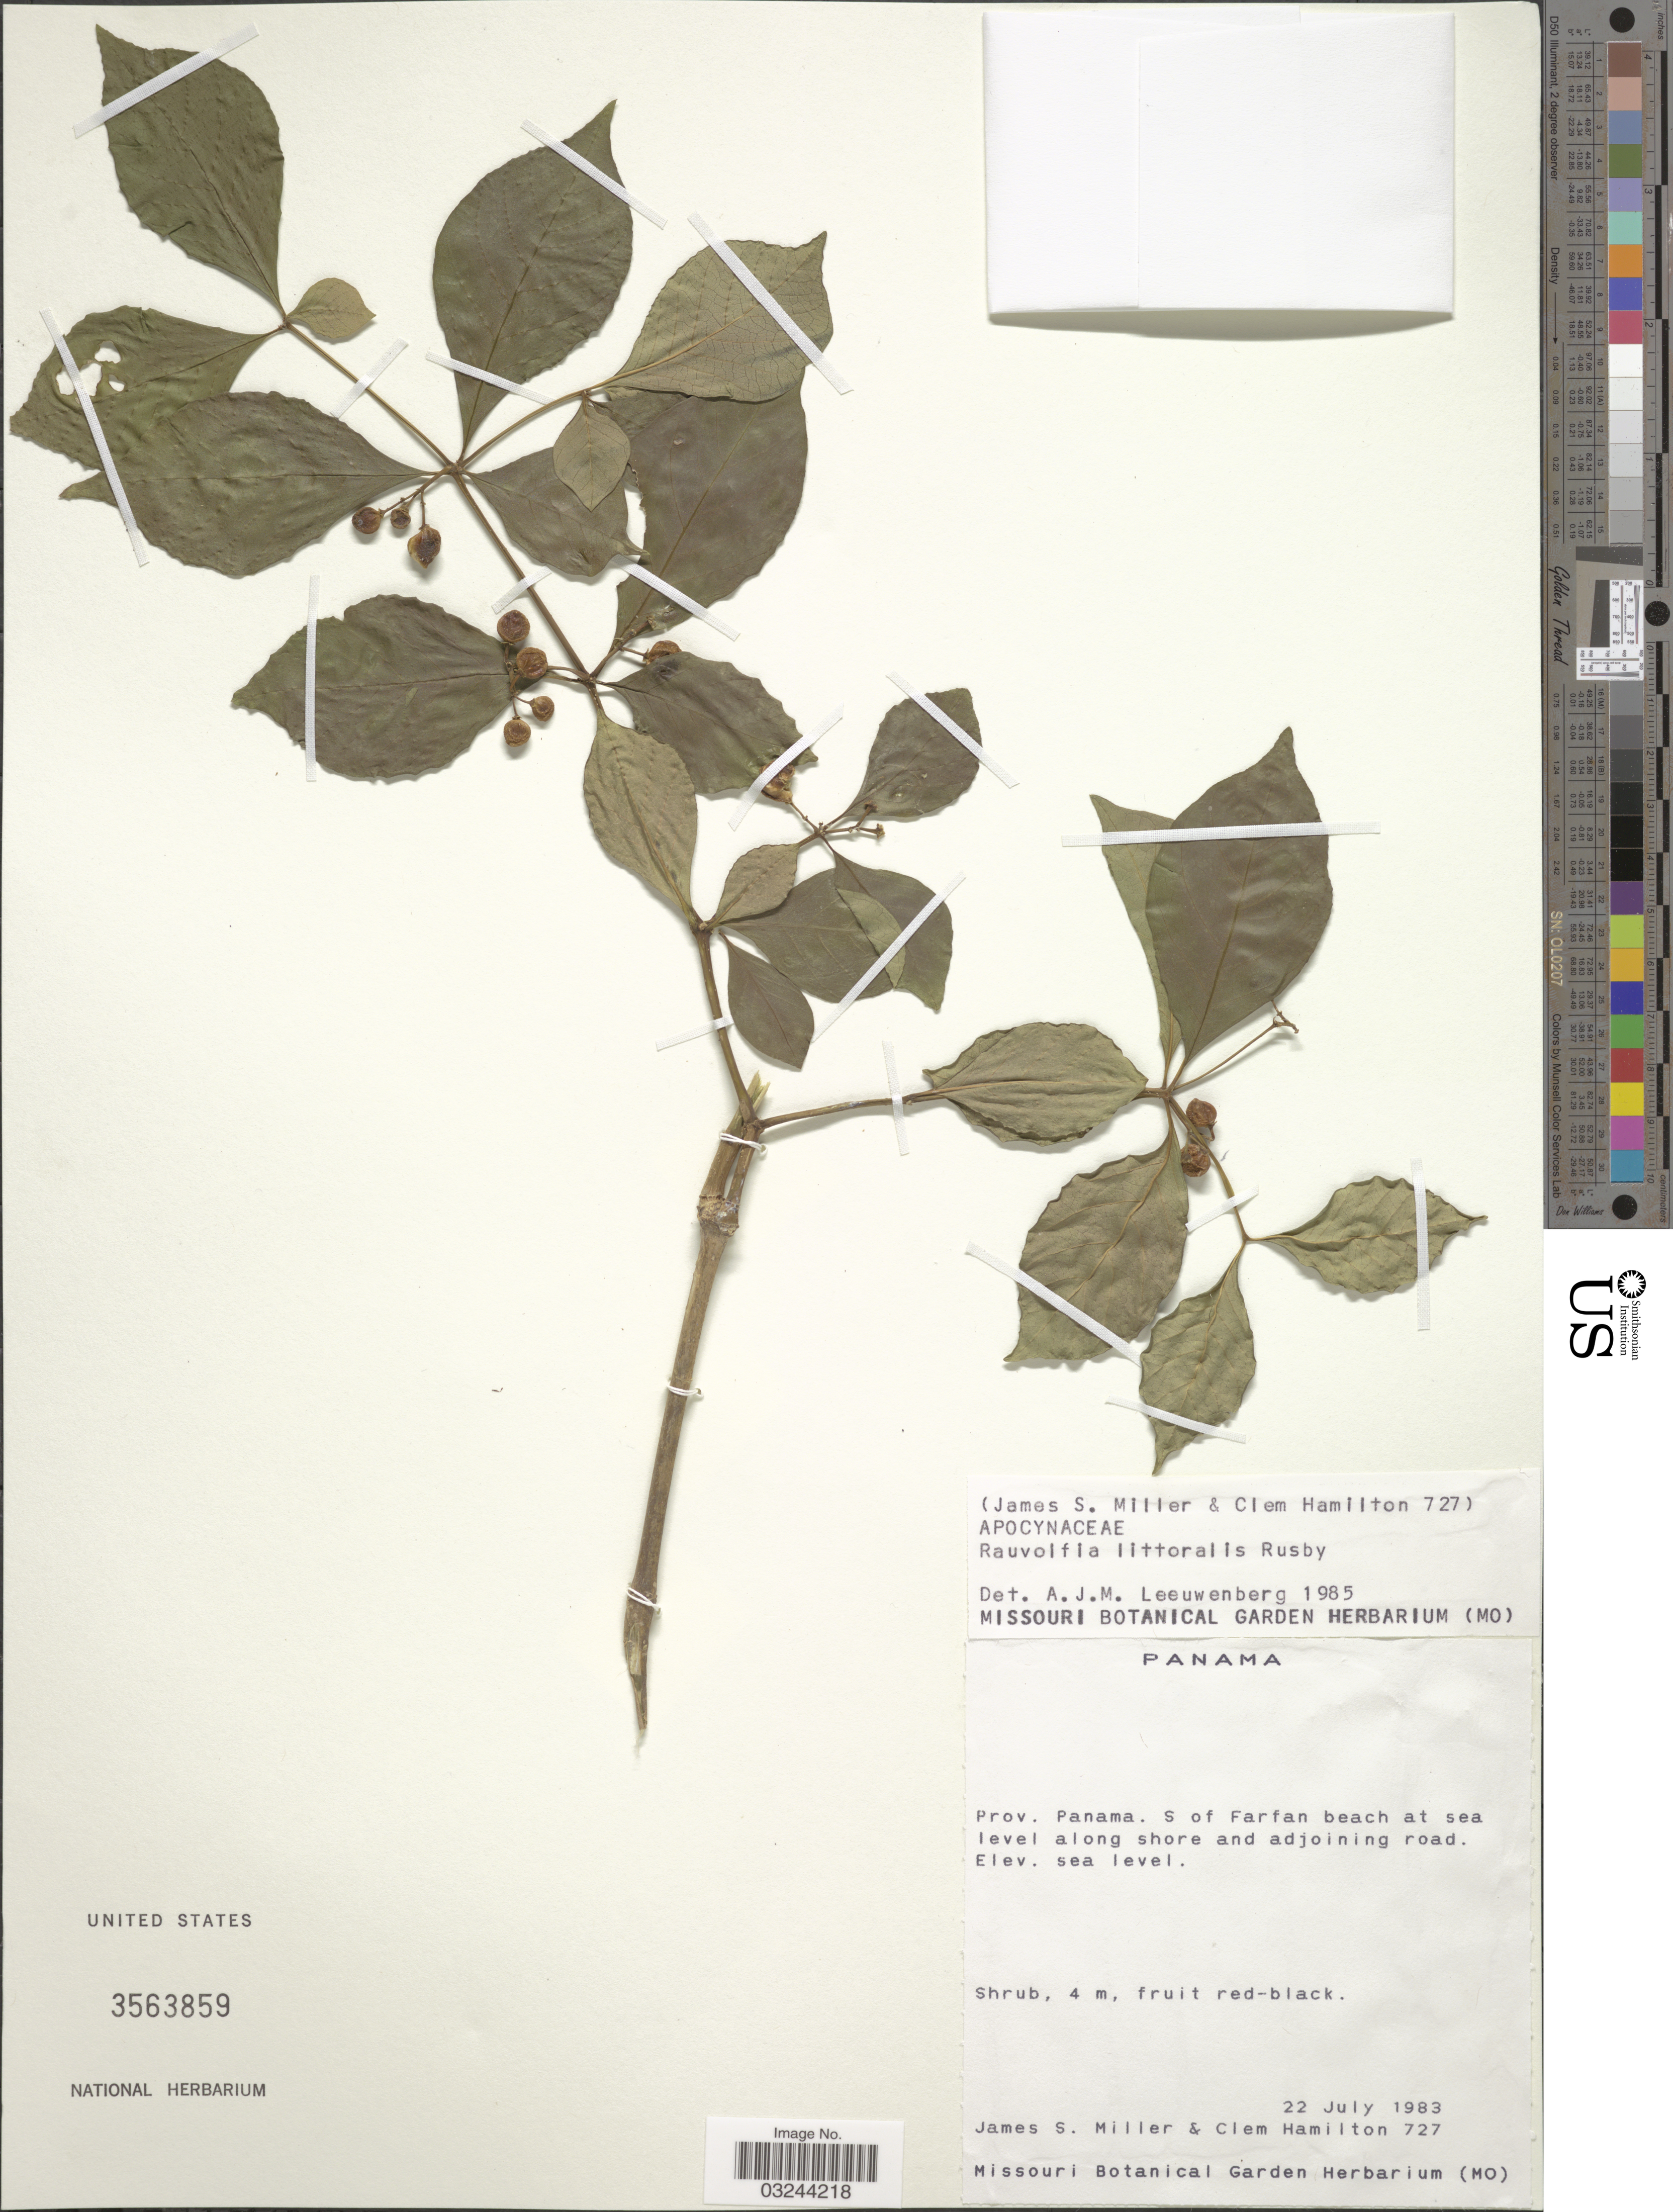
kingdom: Plantae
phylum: Tracheophyta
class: Magnoliopsida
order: Gentianales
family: Apocynaceae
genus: Rauvolfia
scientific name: Rauvolfia littoralis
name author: Rusby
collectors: J. S. Miller & C. Hamilton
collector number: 727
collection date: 1983-07-22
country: Panama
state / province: Panamá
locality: S of Farfan beach at sea level along shore and adjoining road.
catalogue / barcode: US 3563859